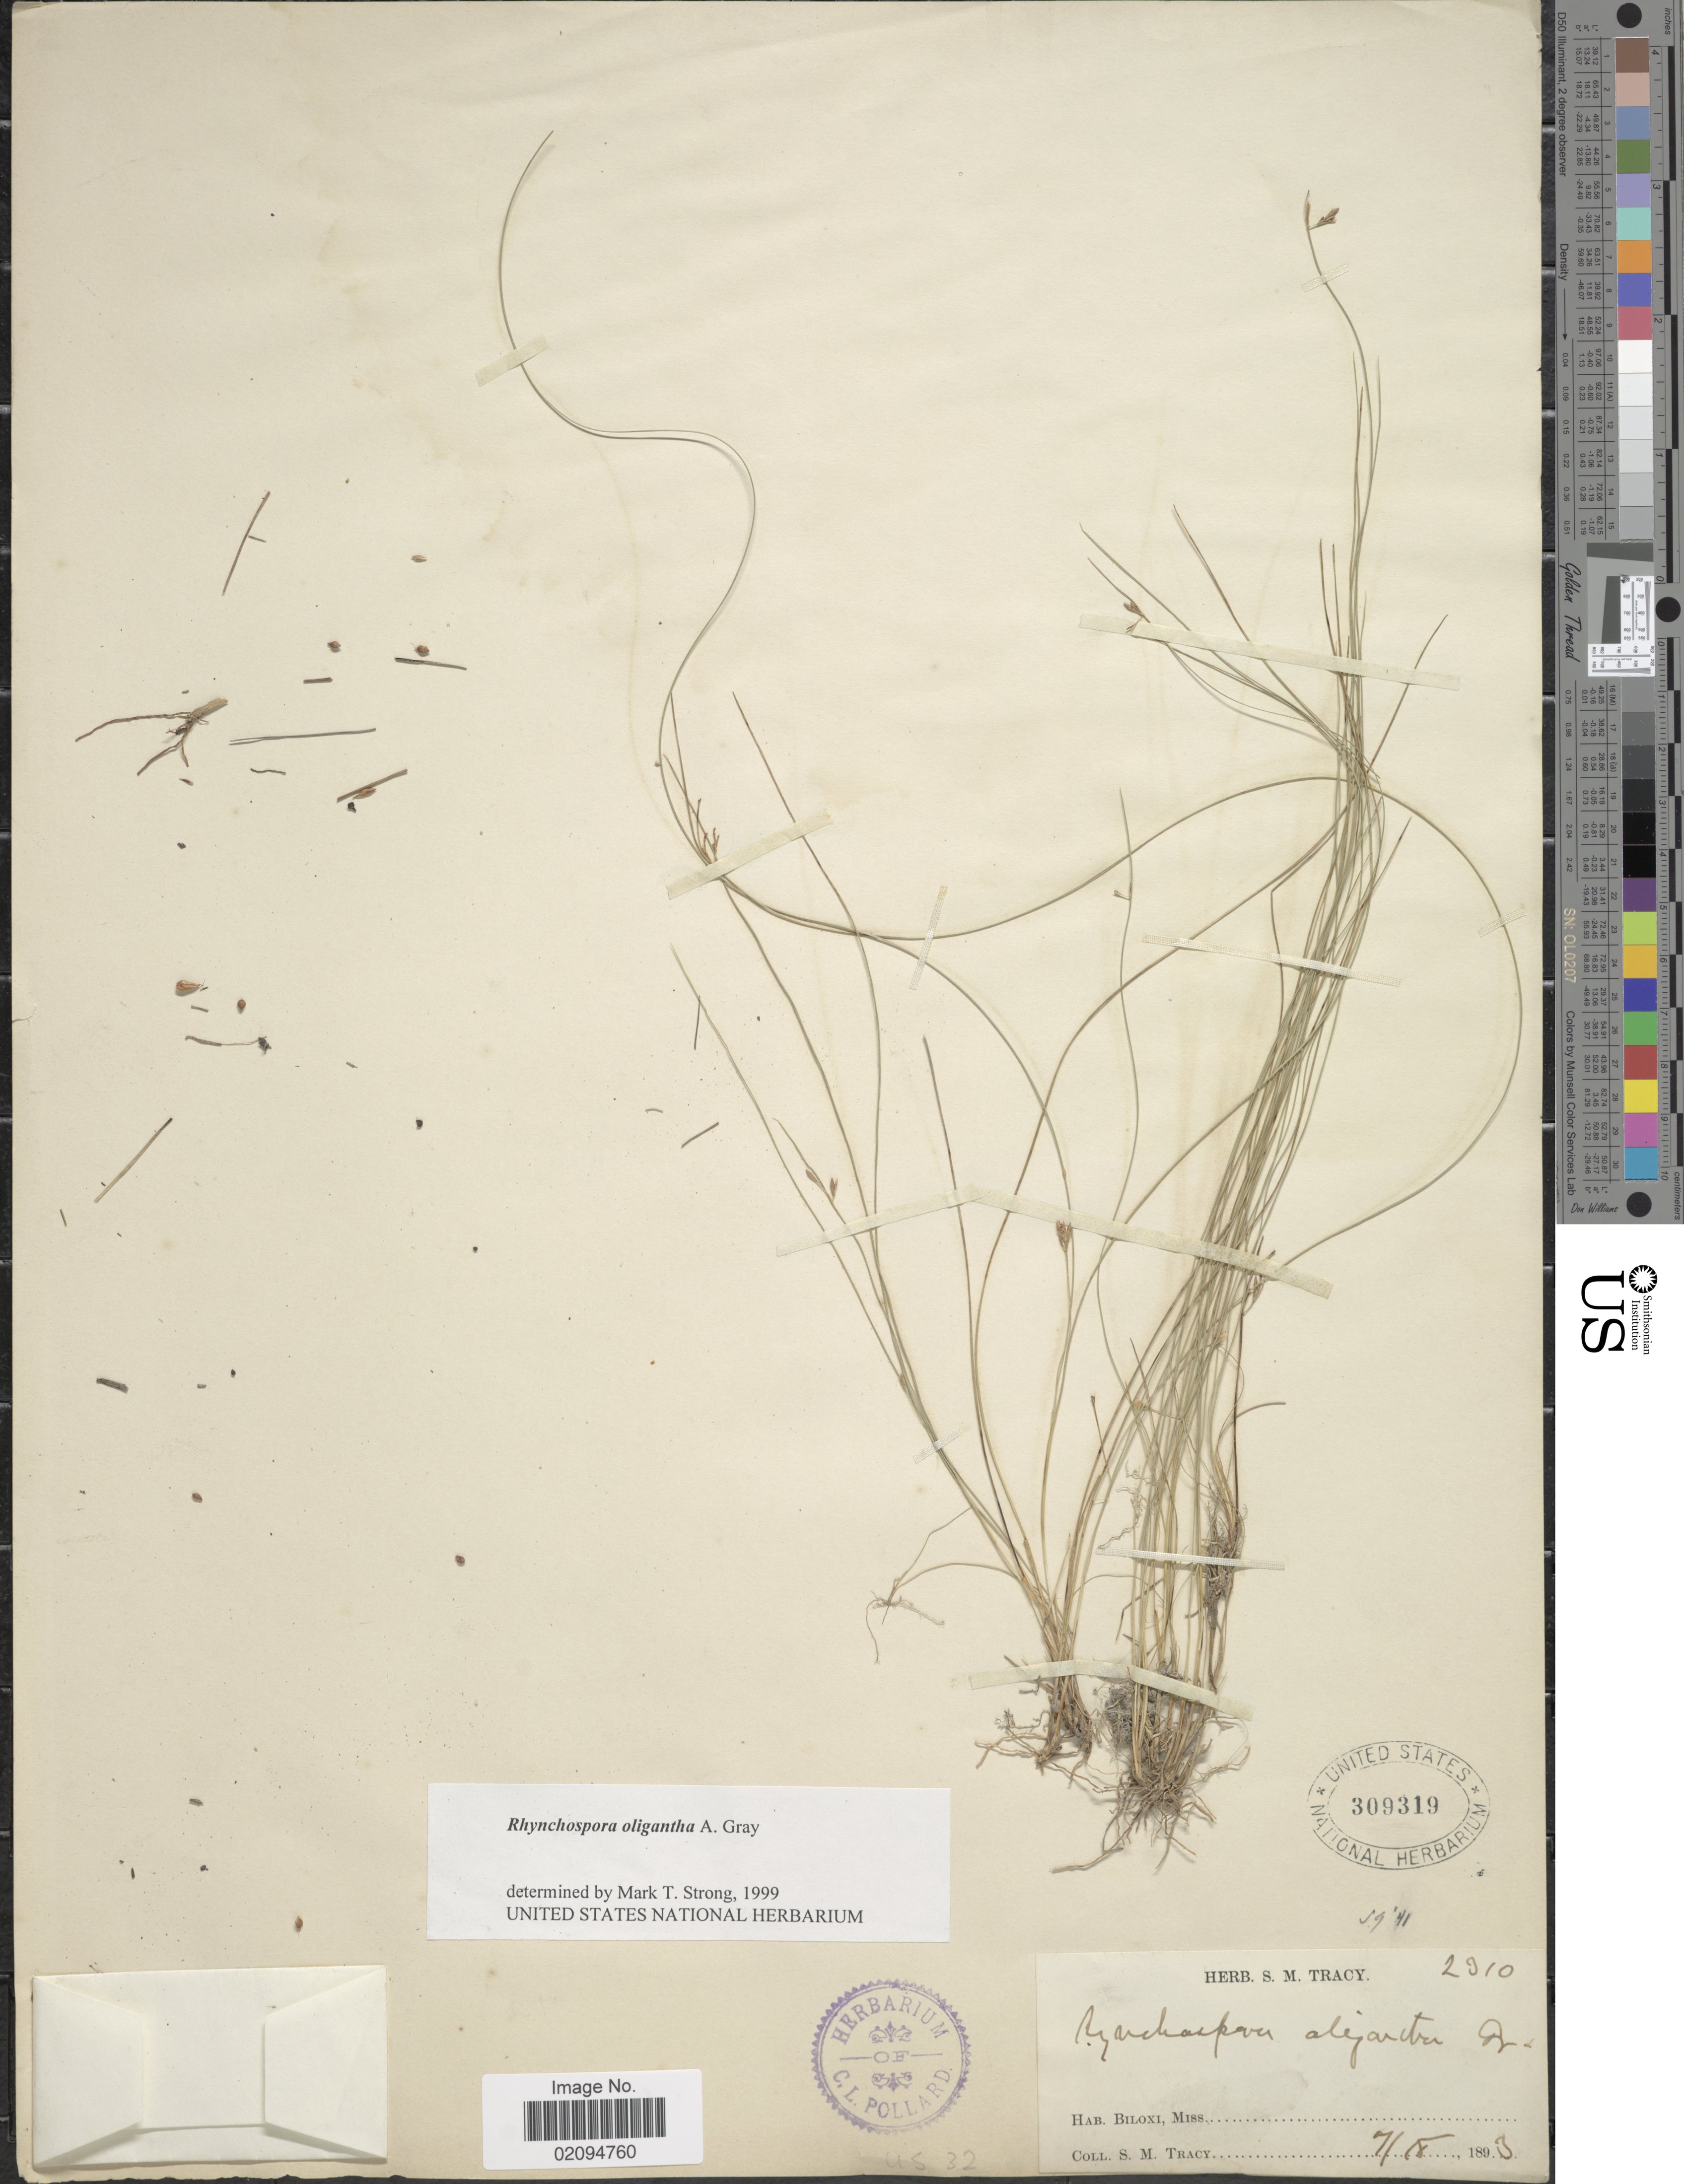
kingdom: Plantae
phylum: Tracheophyta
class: Liliopsida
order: Poales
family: Cyperaceae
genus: Rhynchospora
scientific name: Rhynchospora oligantha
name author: A. Gray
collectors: S. M. Tracy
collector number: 2310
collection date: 1893-07-18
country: United States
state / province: Mississippi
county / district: Harrison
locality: Biloxi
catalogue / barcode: US 309319